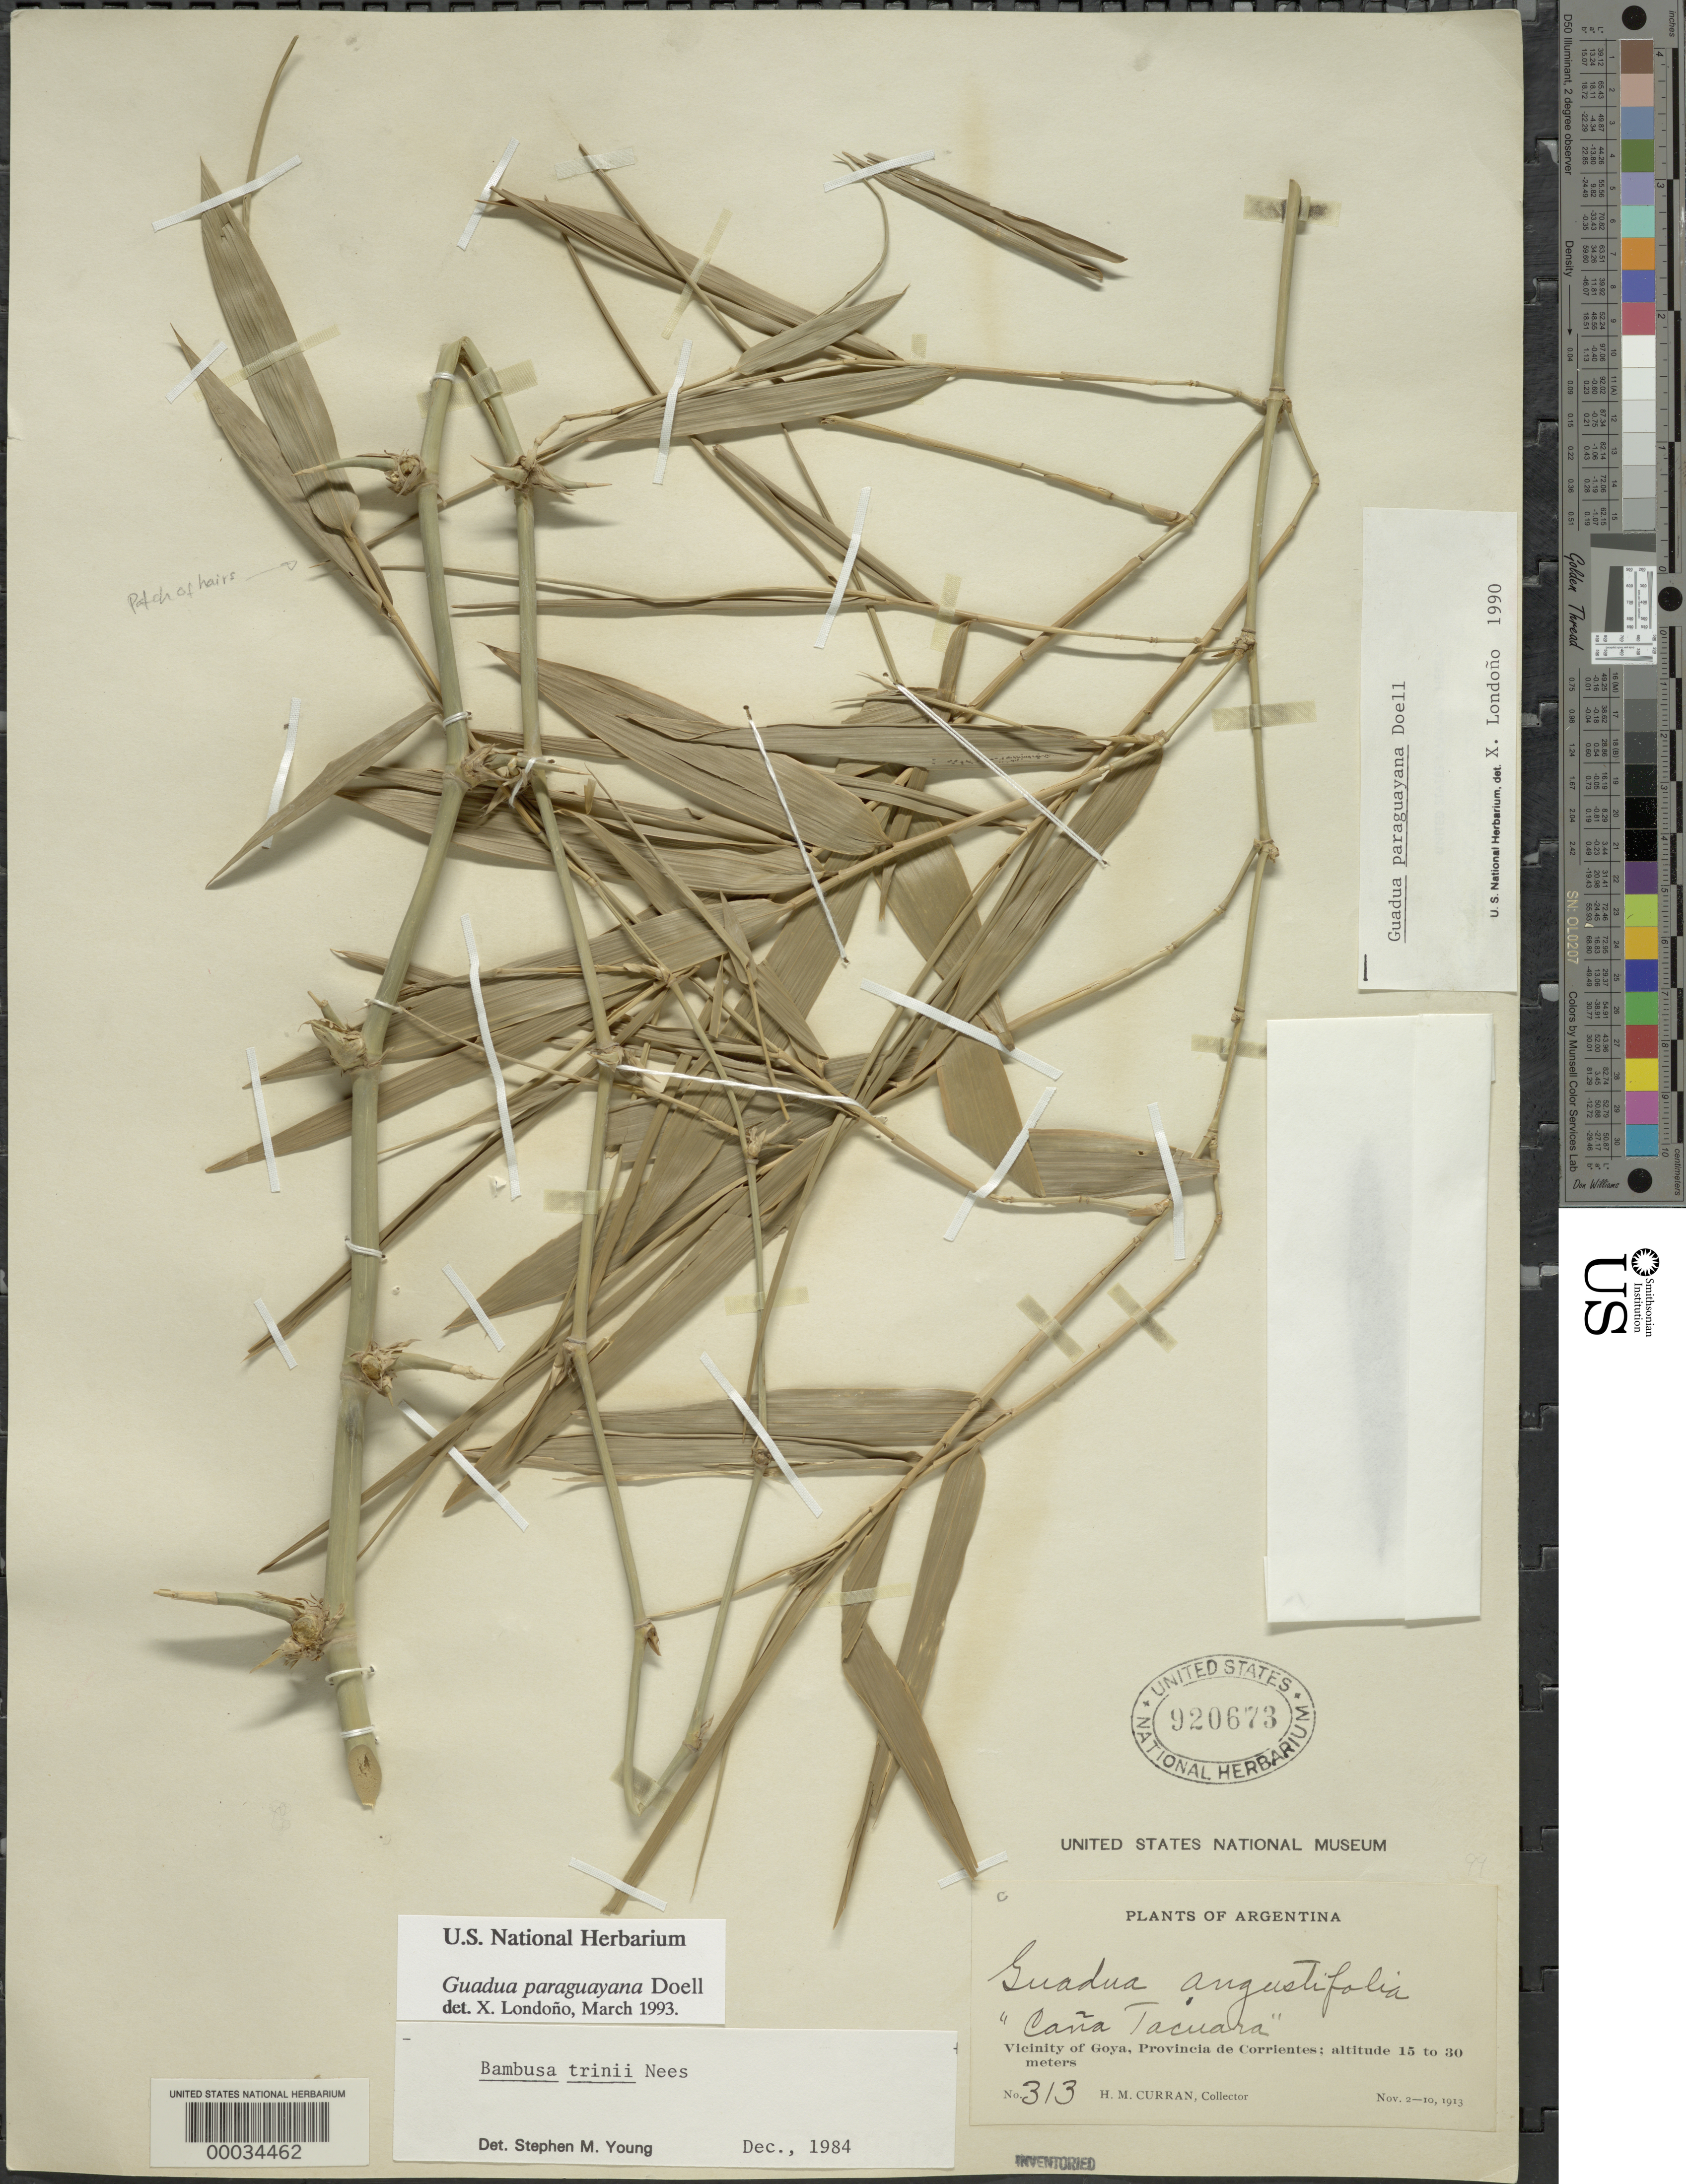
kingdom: Plantae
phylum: Tracheophyta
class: Liliopsida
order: Poales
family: Poaceae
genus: Guadua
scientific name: Guadua tagoara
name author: (Nees) Kunth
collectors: H. M. Curran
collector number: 313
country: Argentina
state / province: Corrientes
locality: Vicinity of Goya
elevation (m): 15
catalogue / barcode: US 920673